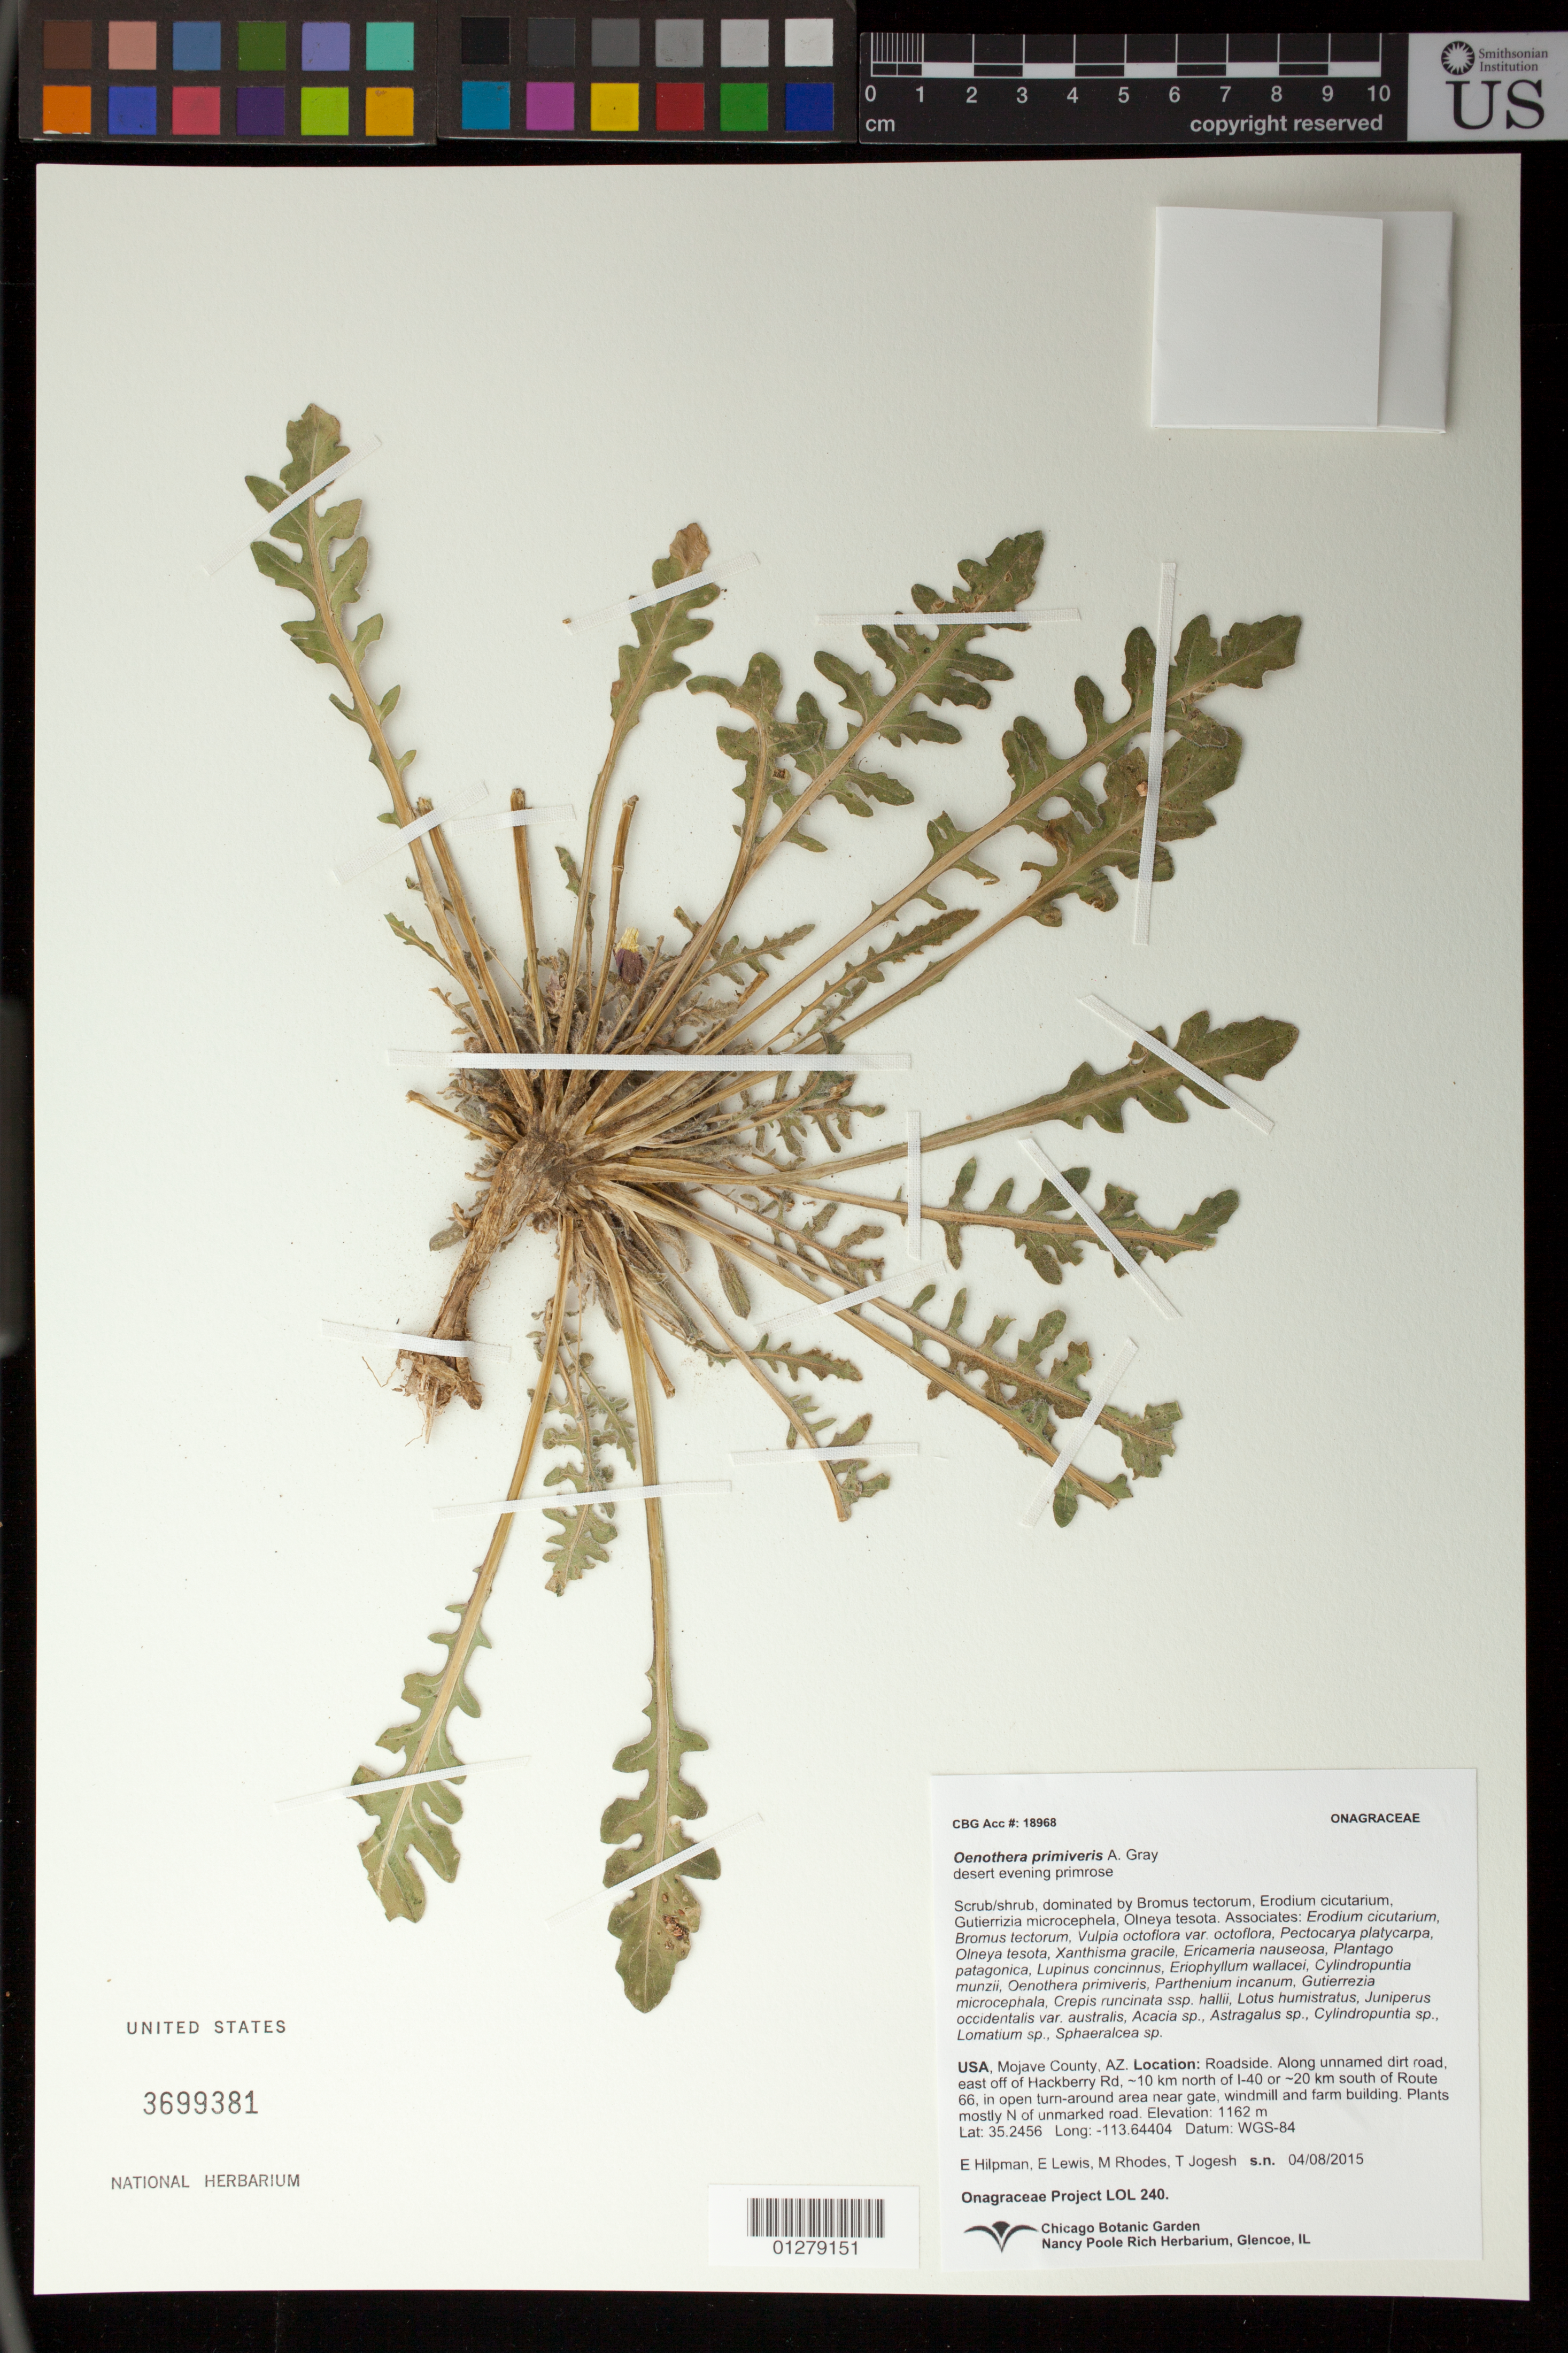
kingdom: Plantae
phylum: Tracheophyta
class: Magnoliopsida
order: Myrtales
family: Onagraceae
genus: Oenothera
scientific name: Oenothera primiveris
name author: A. Gray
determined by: Wagner, W. L., (BOT), Smithsonian Institution - National Museum of Natural History (UNITED STATES)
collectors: E. Hilpman, E. Lewis, T. Jojesh & T. Jojesh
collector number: LOL 240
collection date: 2015-04-08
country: United States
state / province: Arizona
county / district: Mojave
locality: Along unnamed dirt road, east off of Hackberry Rd, ~10 km north of I-40 or ~20 km south of Route 66, in open turn-around area near gate, windmill and farm building. Plants mostly N of unmarked road.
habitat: Scrub/shrub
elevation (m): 1162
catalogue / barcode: US 3699381